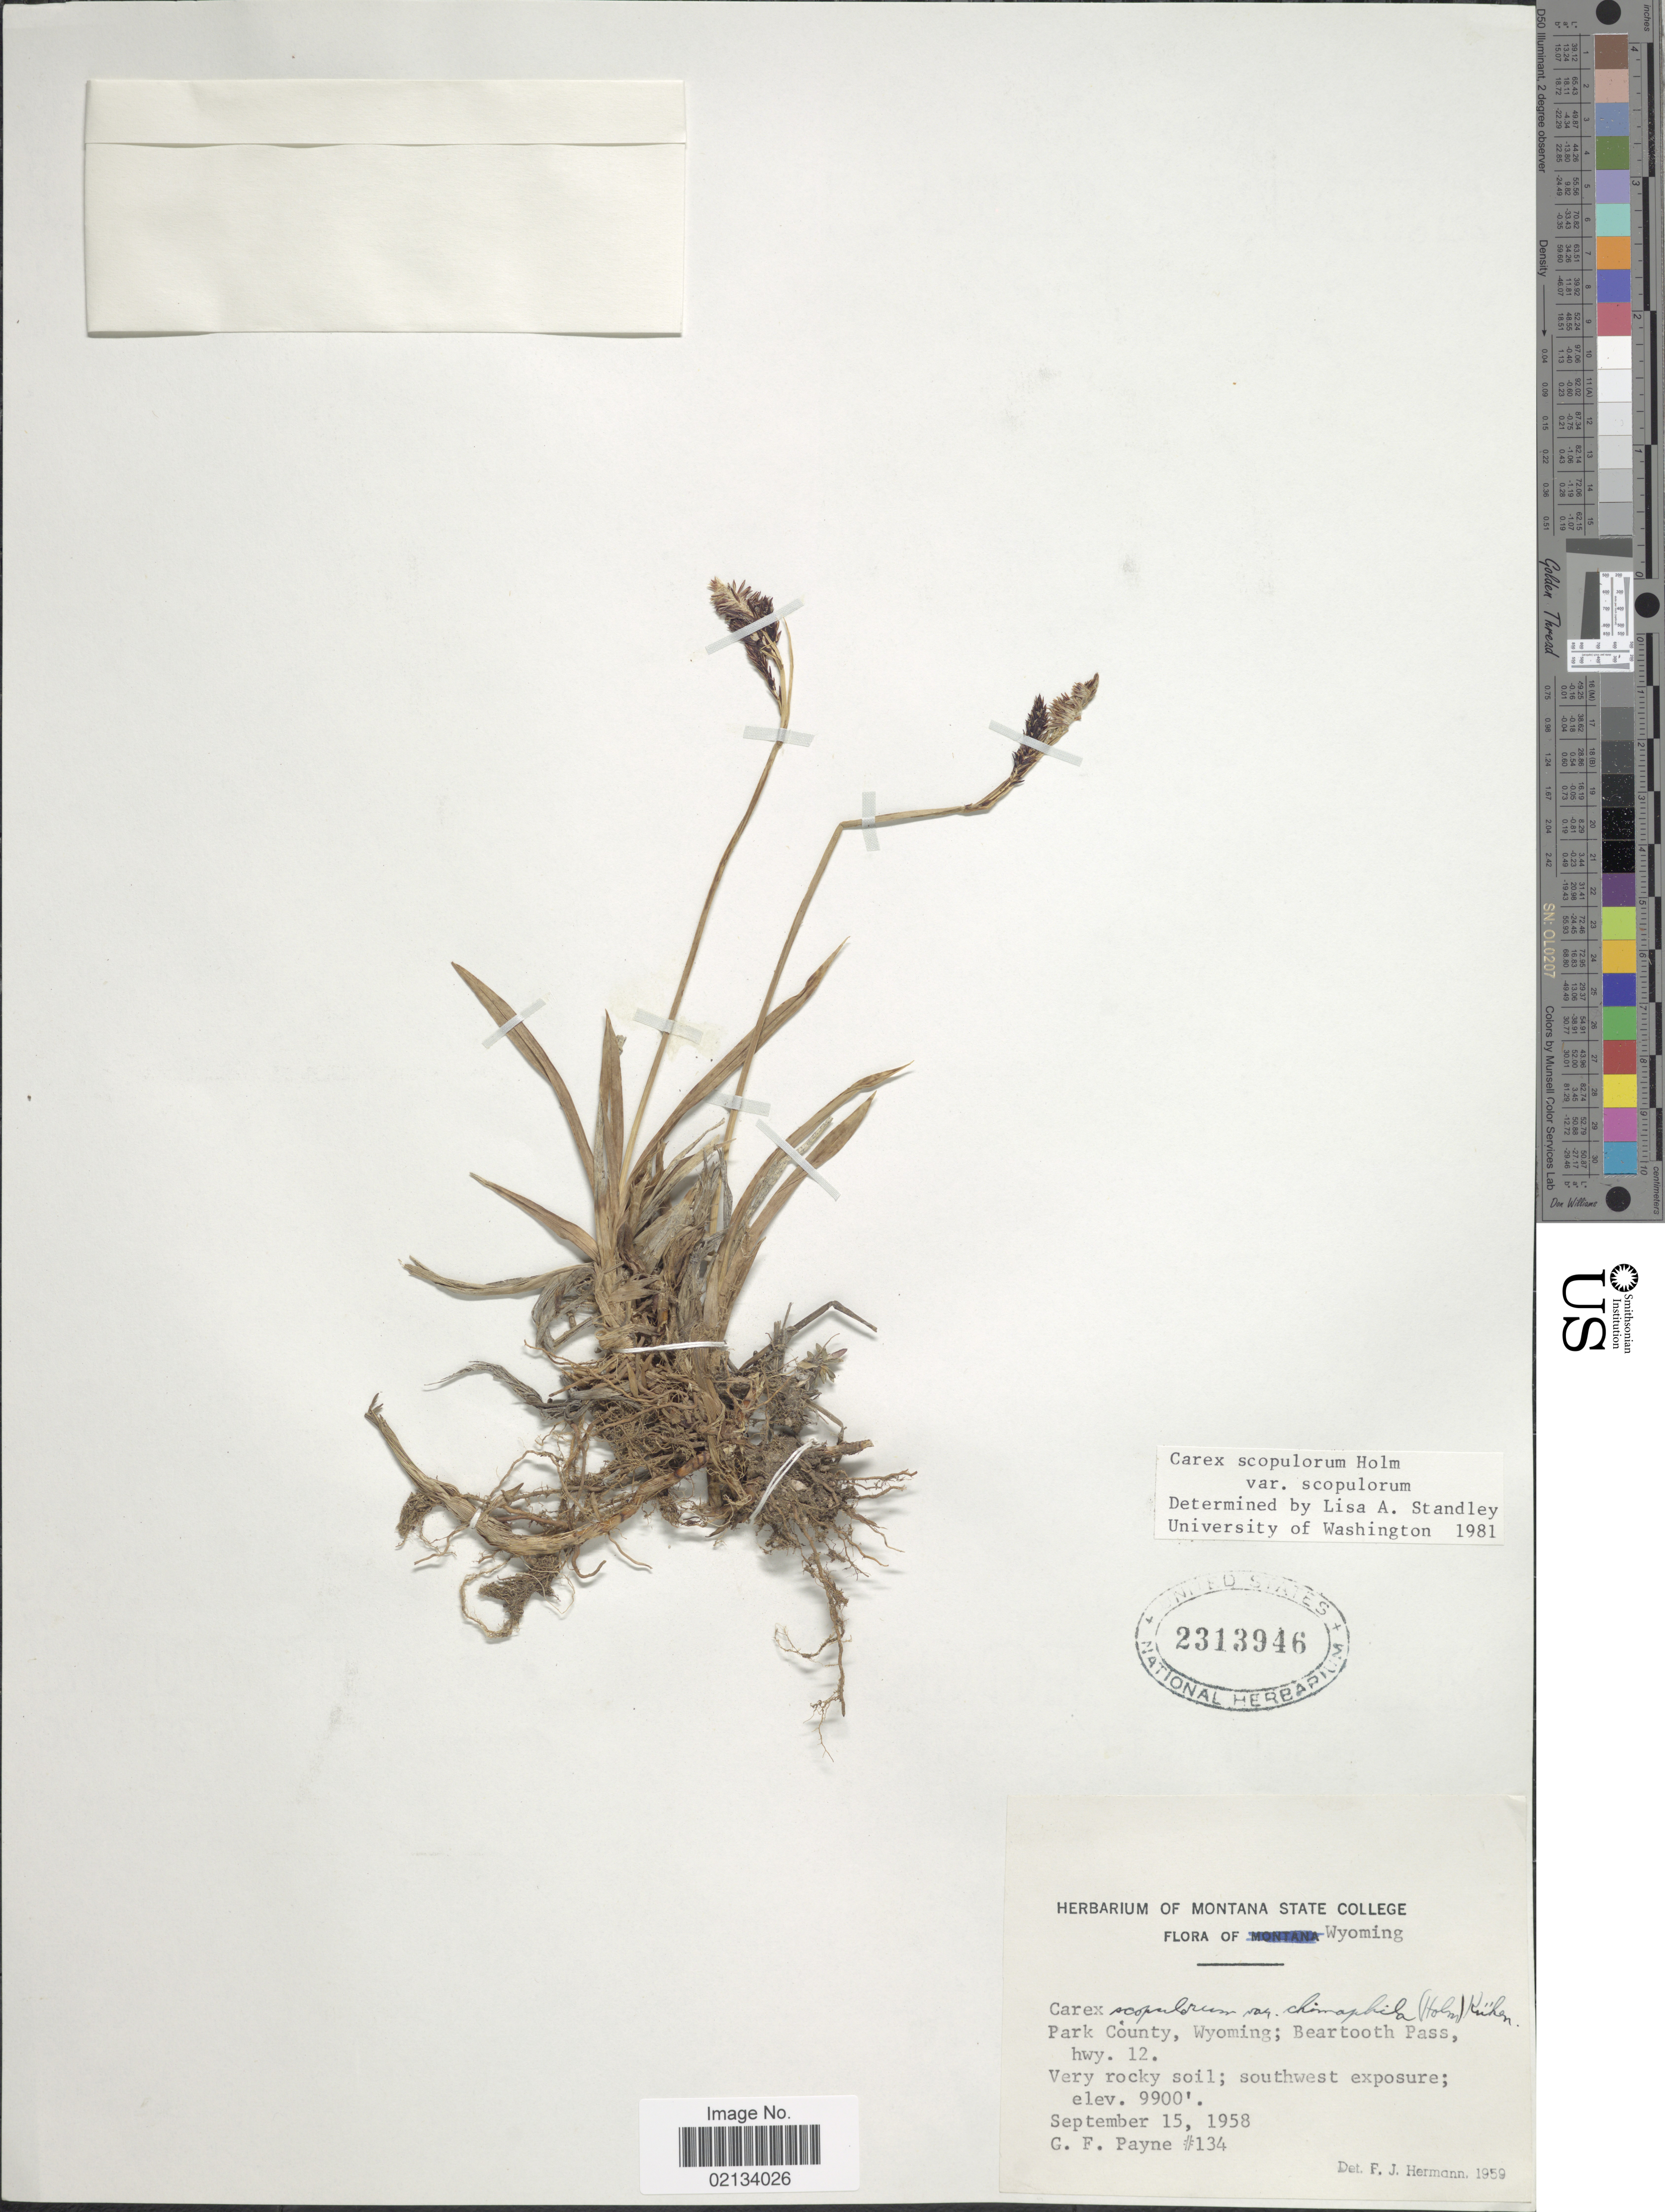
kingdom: Plantae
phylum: Tracheophyta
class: Liliopsida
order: Poales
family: Cyperaceae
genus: Carex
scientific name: Carex scopulorum var. scopulorum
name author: Holm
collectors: G. Payne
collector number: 134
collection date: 1958-09-15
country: United States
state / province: Wyoming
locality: Park County; Beartooth Pass, hwy.12, southwest exposure.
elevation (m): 3018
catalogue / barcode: US 2313946